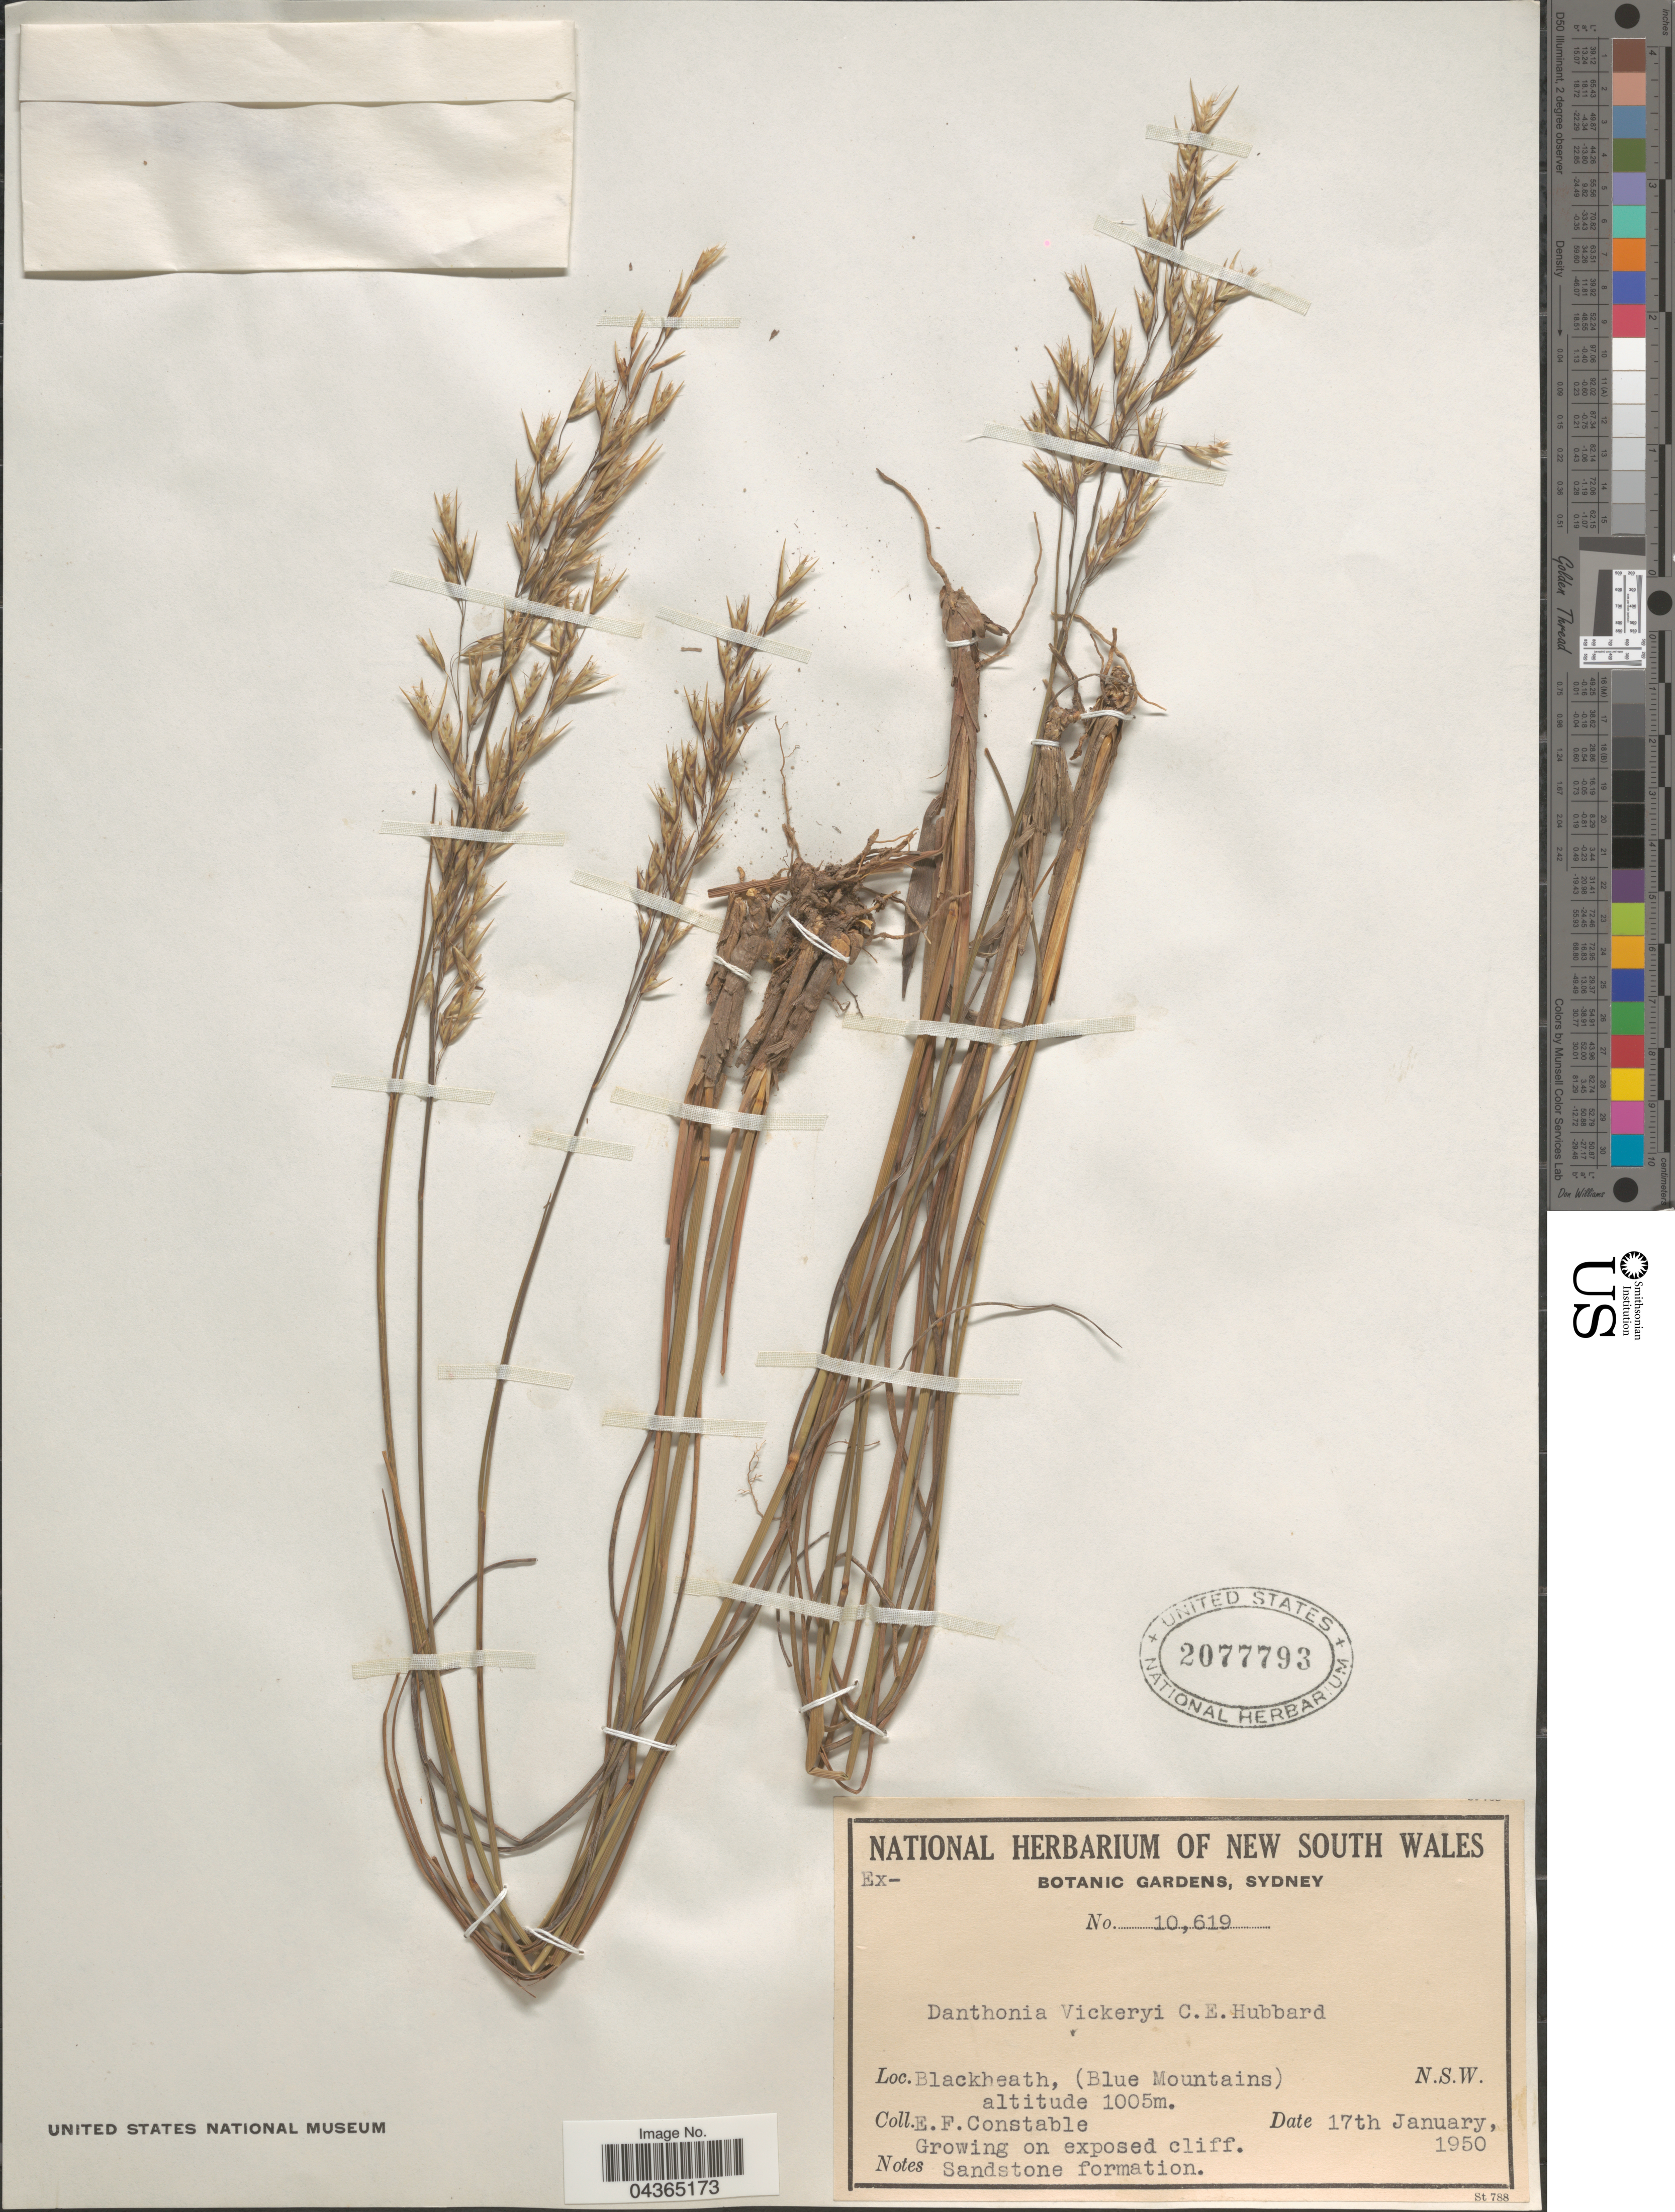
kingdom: Plantae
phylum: Tracheophyta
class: Liliopsida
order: Poales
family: Poaceae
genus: Plinthanthesis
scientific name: Plinthanthesis urvillei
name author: Steud.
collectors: E. F. Constable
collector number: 10619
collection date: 1950-01-17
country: Australia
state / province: New South Wales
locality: Blackheath, (Blue Mountains).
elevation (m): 1005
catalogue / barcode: US 2077793